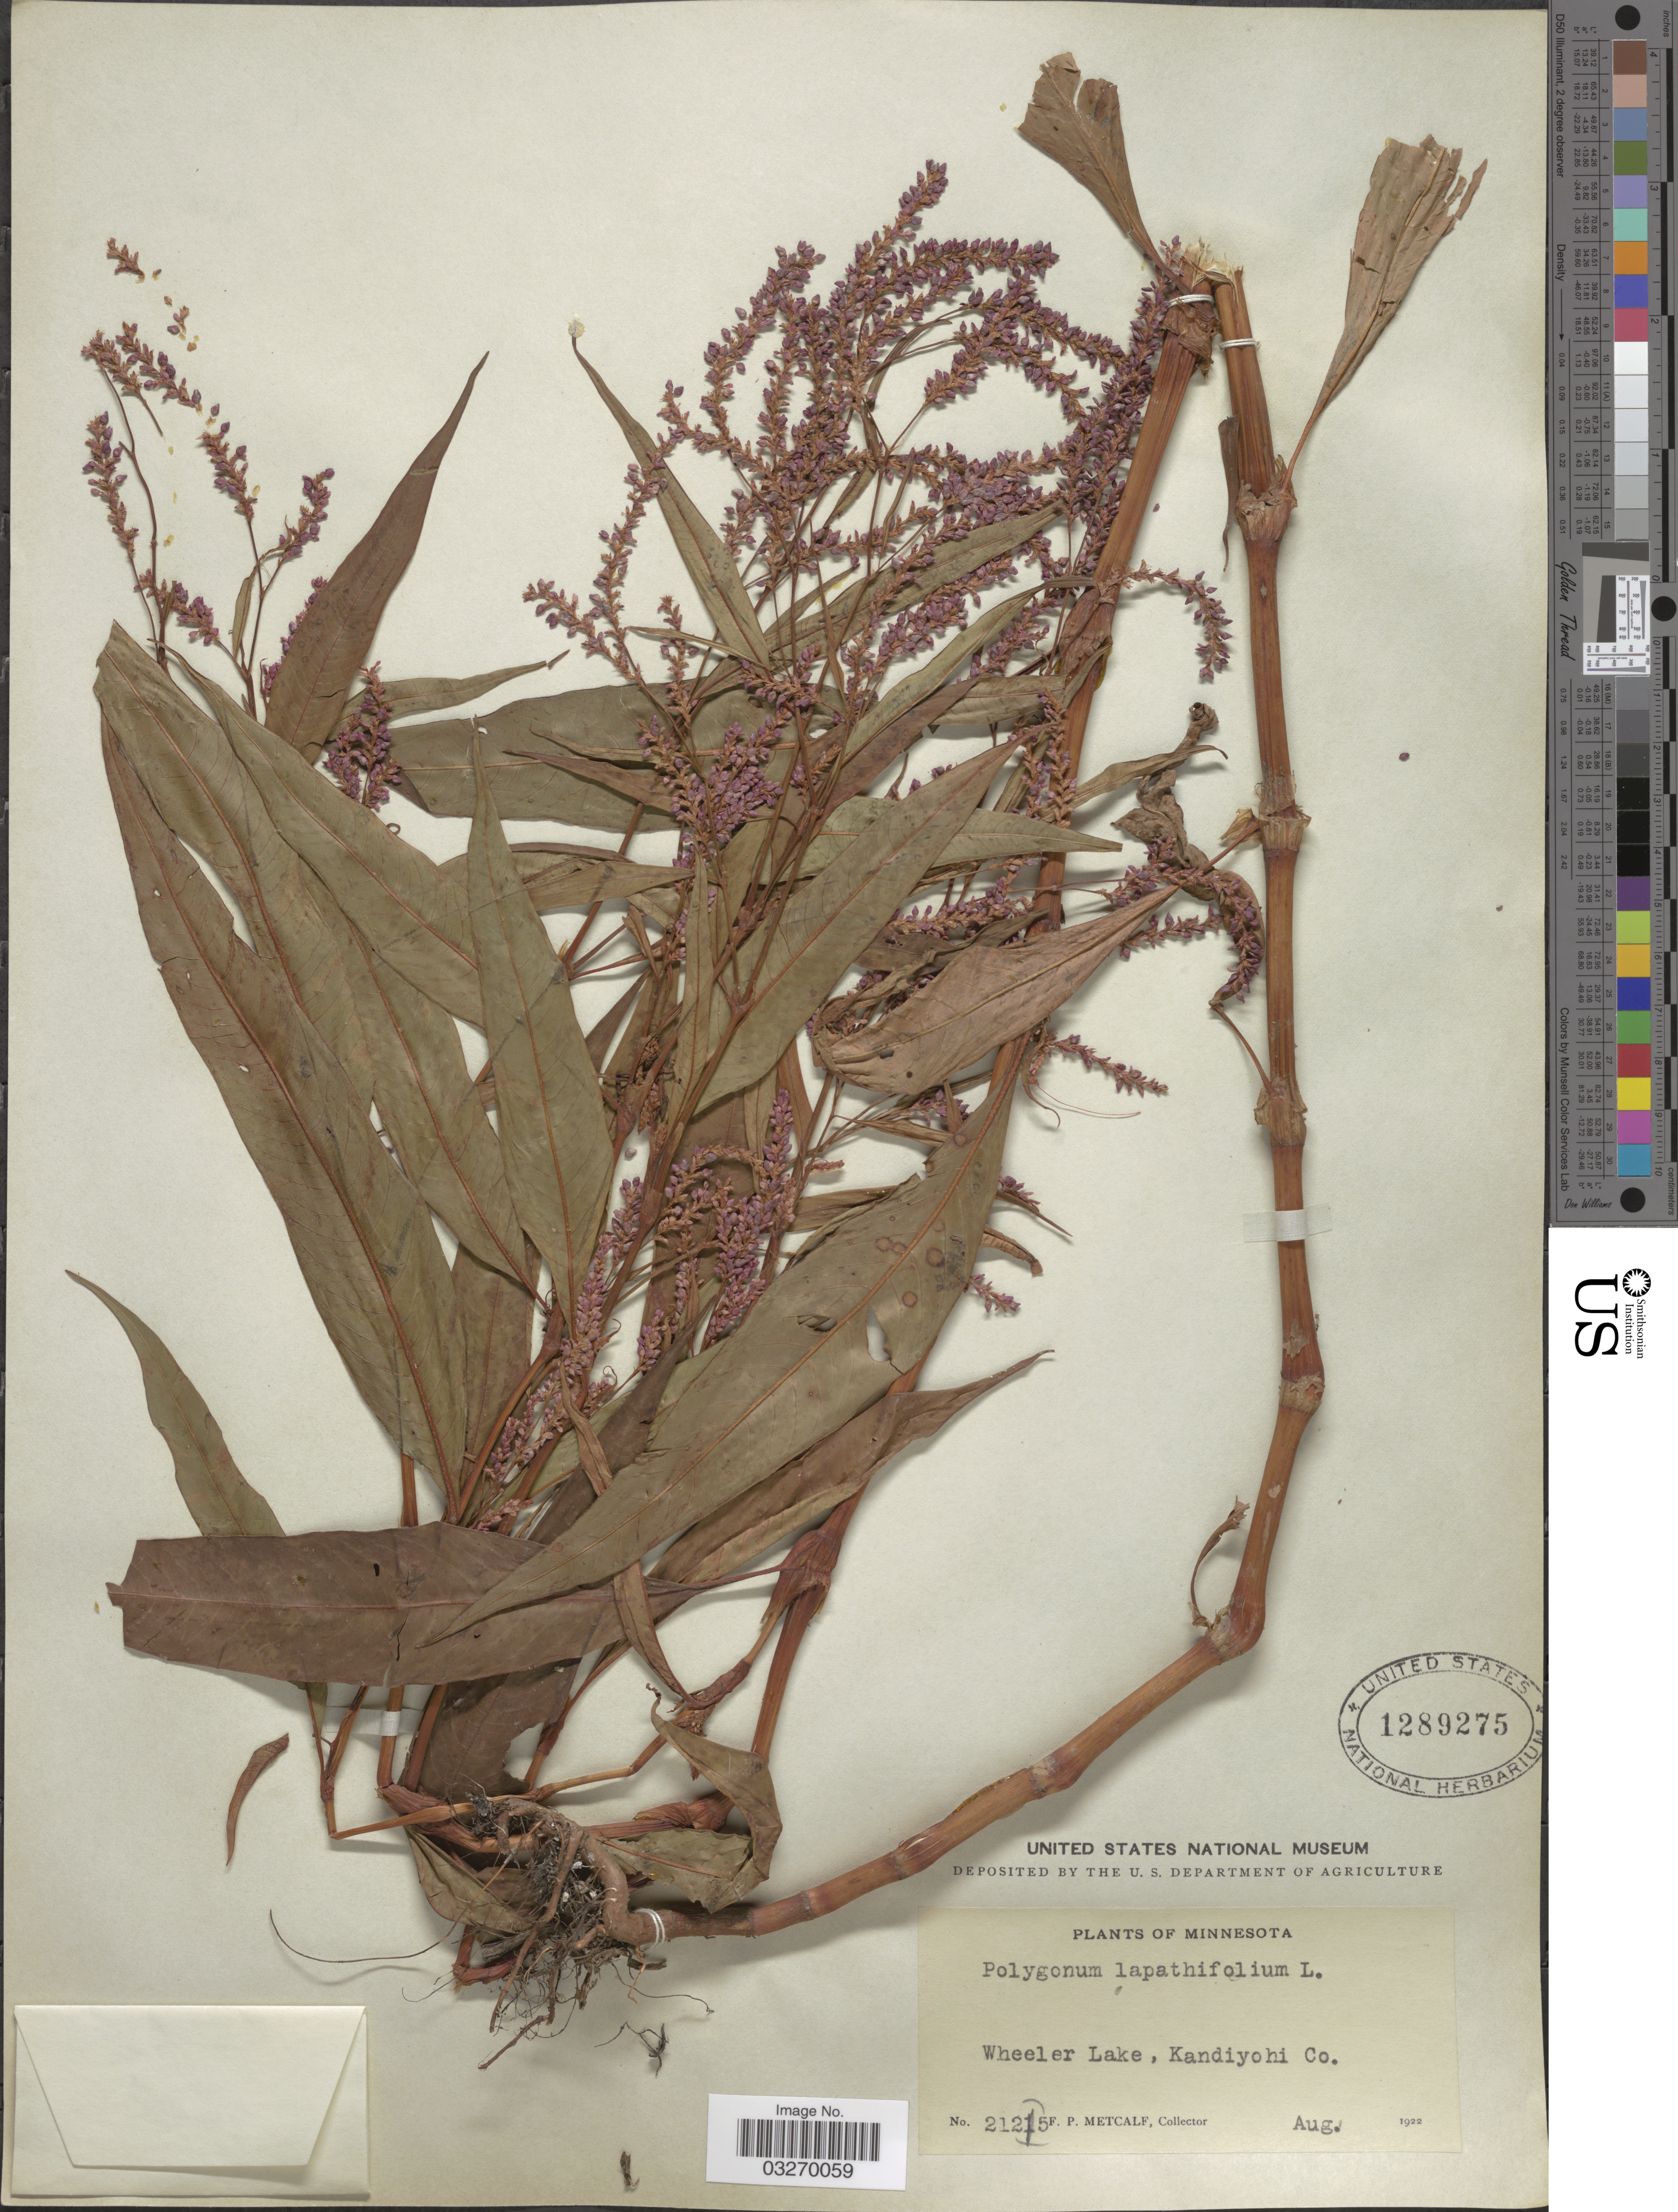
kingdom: Plantae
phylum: Tracheophyta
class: Magnoliopsida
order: Caryophyllales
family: Polygonaceae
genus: Persicaria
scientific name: Persicaria lapathifolia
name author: (L.) Delarbre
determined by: Atha, D. E.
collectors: F. Metcalf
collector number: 21251*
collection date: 1922-08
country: United States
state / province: Minnesota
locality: Wheeler Lake, Kandiyohi Co.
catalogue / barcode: US 1289275